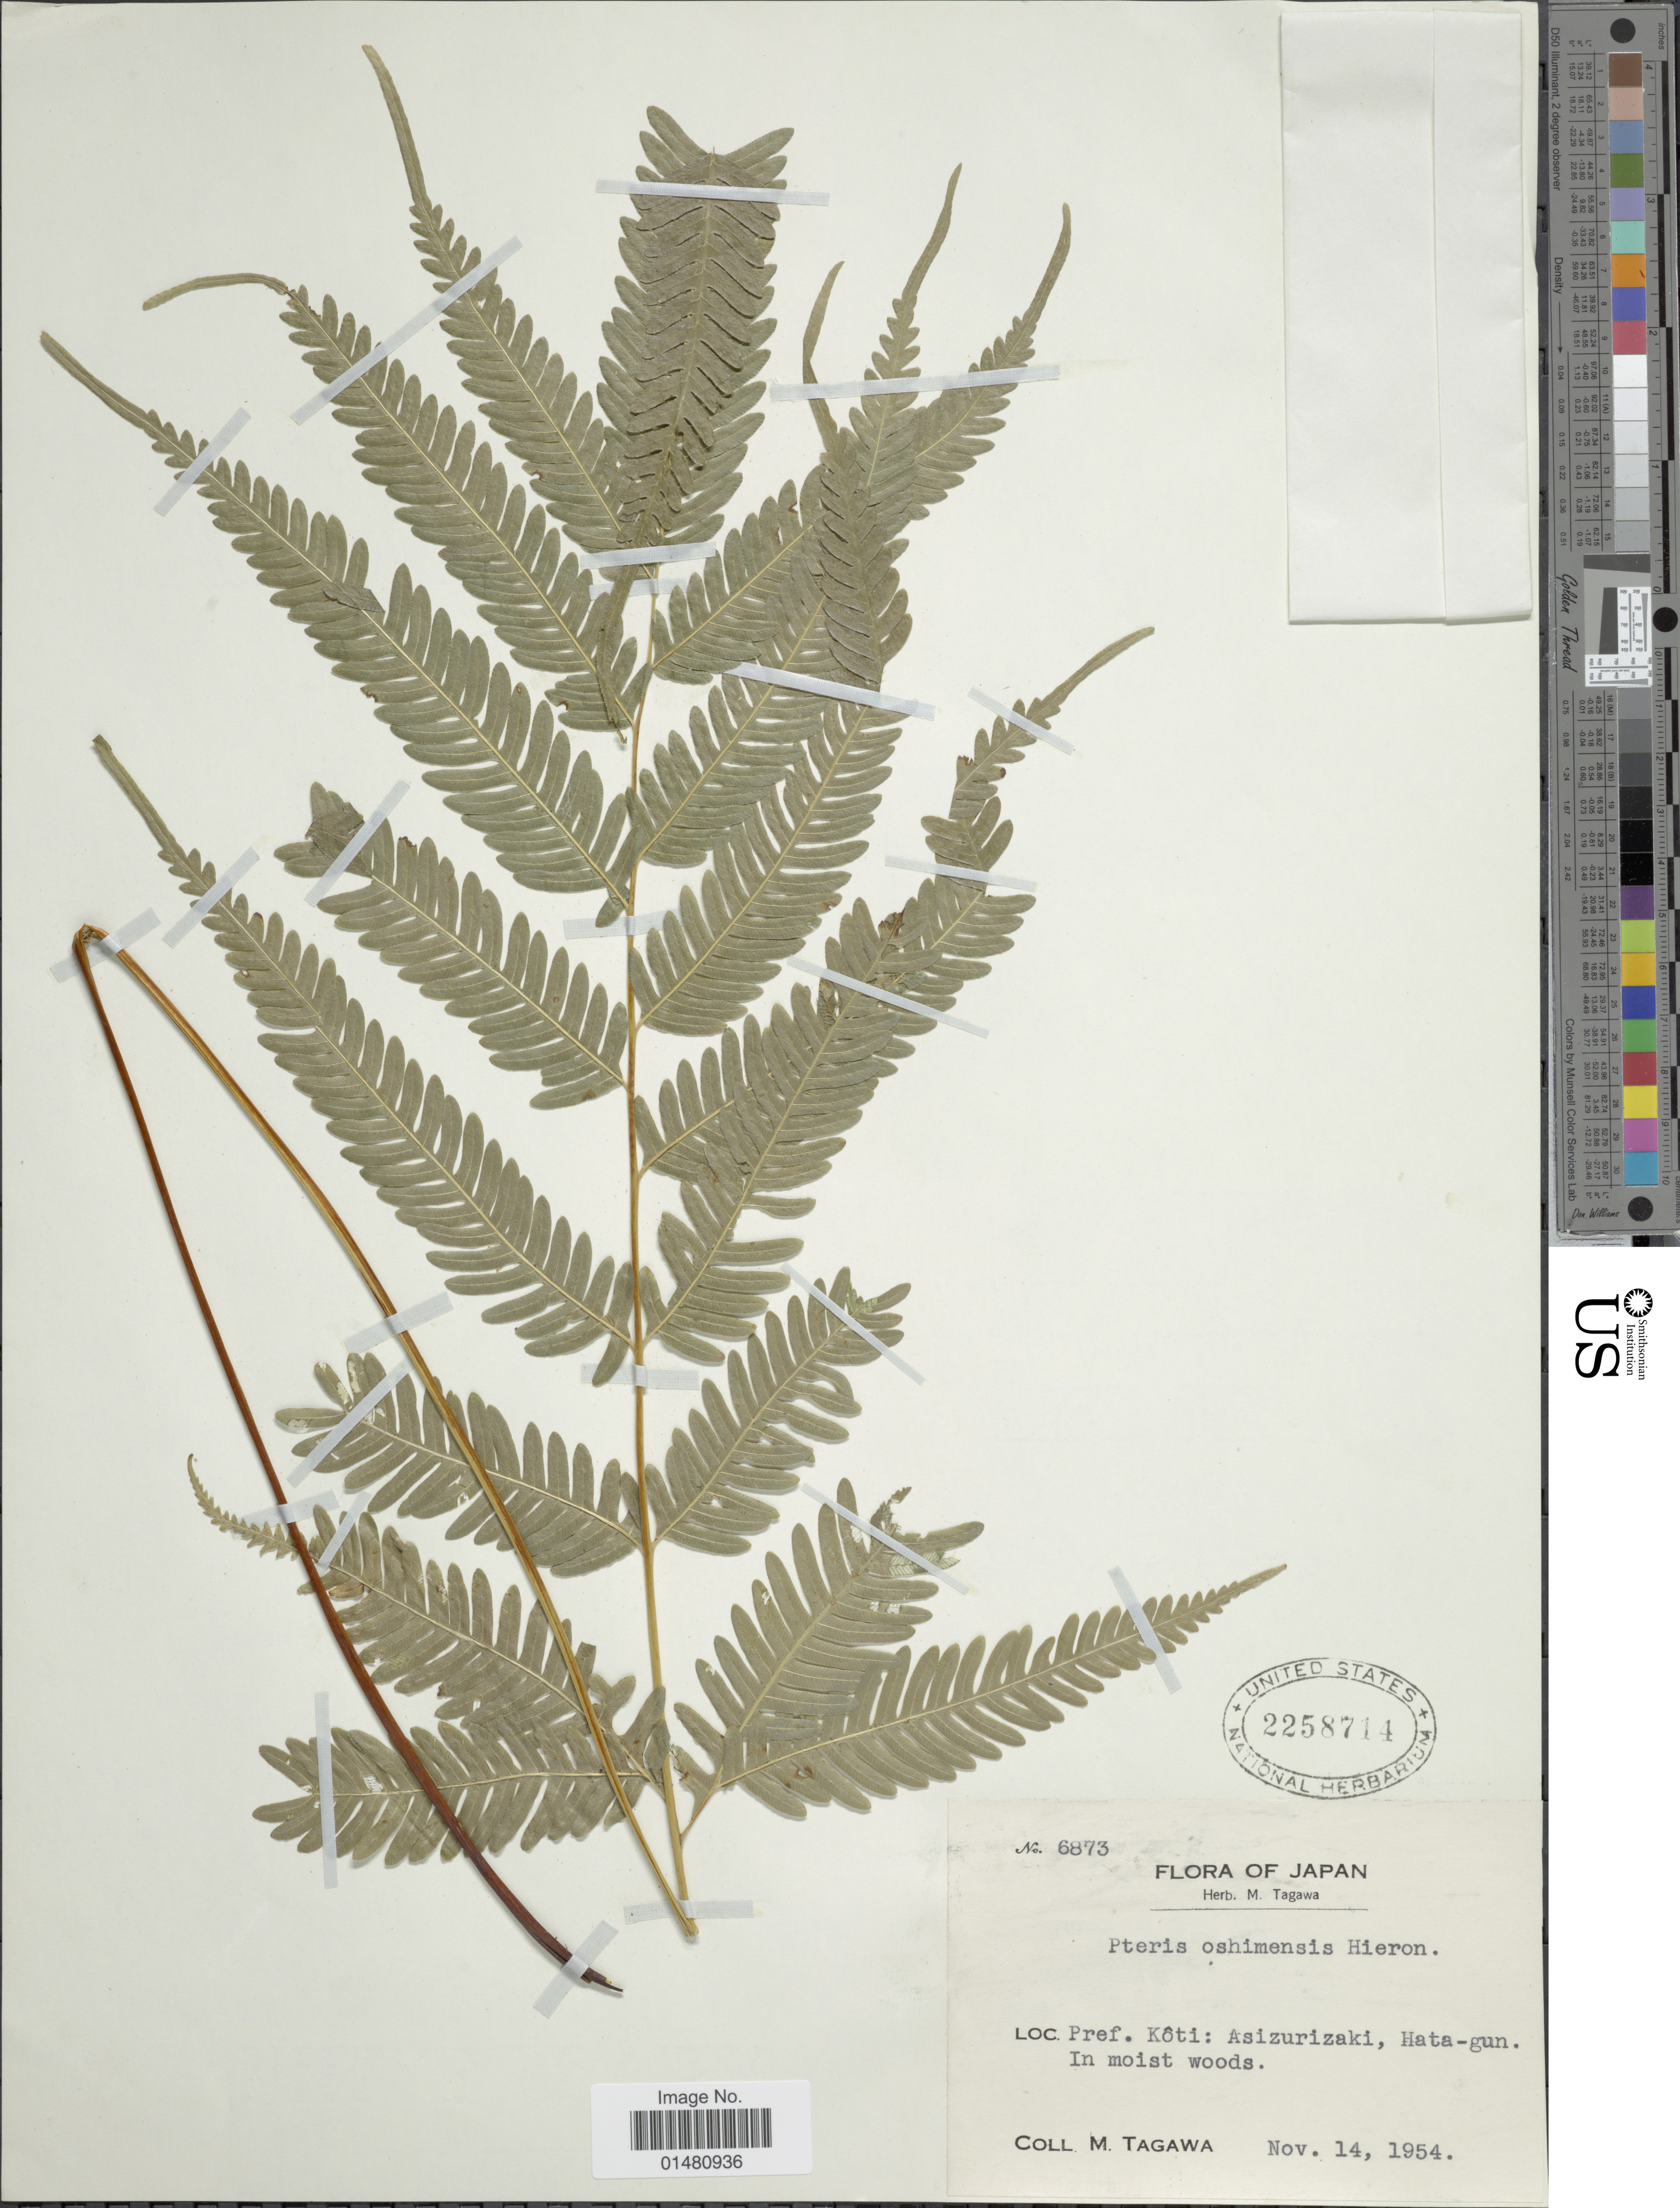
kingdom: Plantae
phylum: Tracheophyta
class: Polypodiopsida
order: Polypodiales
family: Pteridaceae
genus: Pteris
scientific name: Pteris oshimensis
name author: Hieron.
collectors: M. Tagawa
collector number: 6873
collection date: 1954-11-14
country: Japan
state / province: Koti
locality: Pref. Kôti: Asizurizaki, Hata-gun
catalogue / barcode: US 2258714